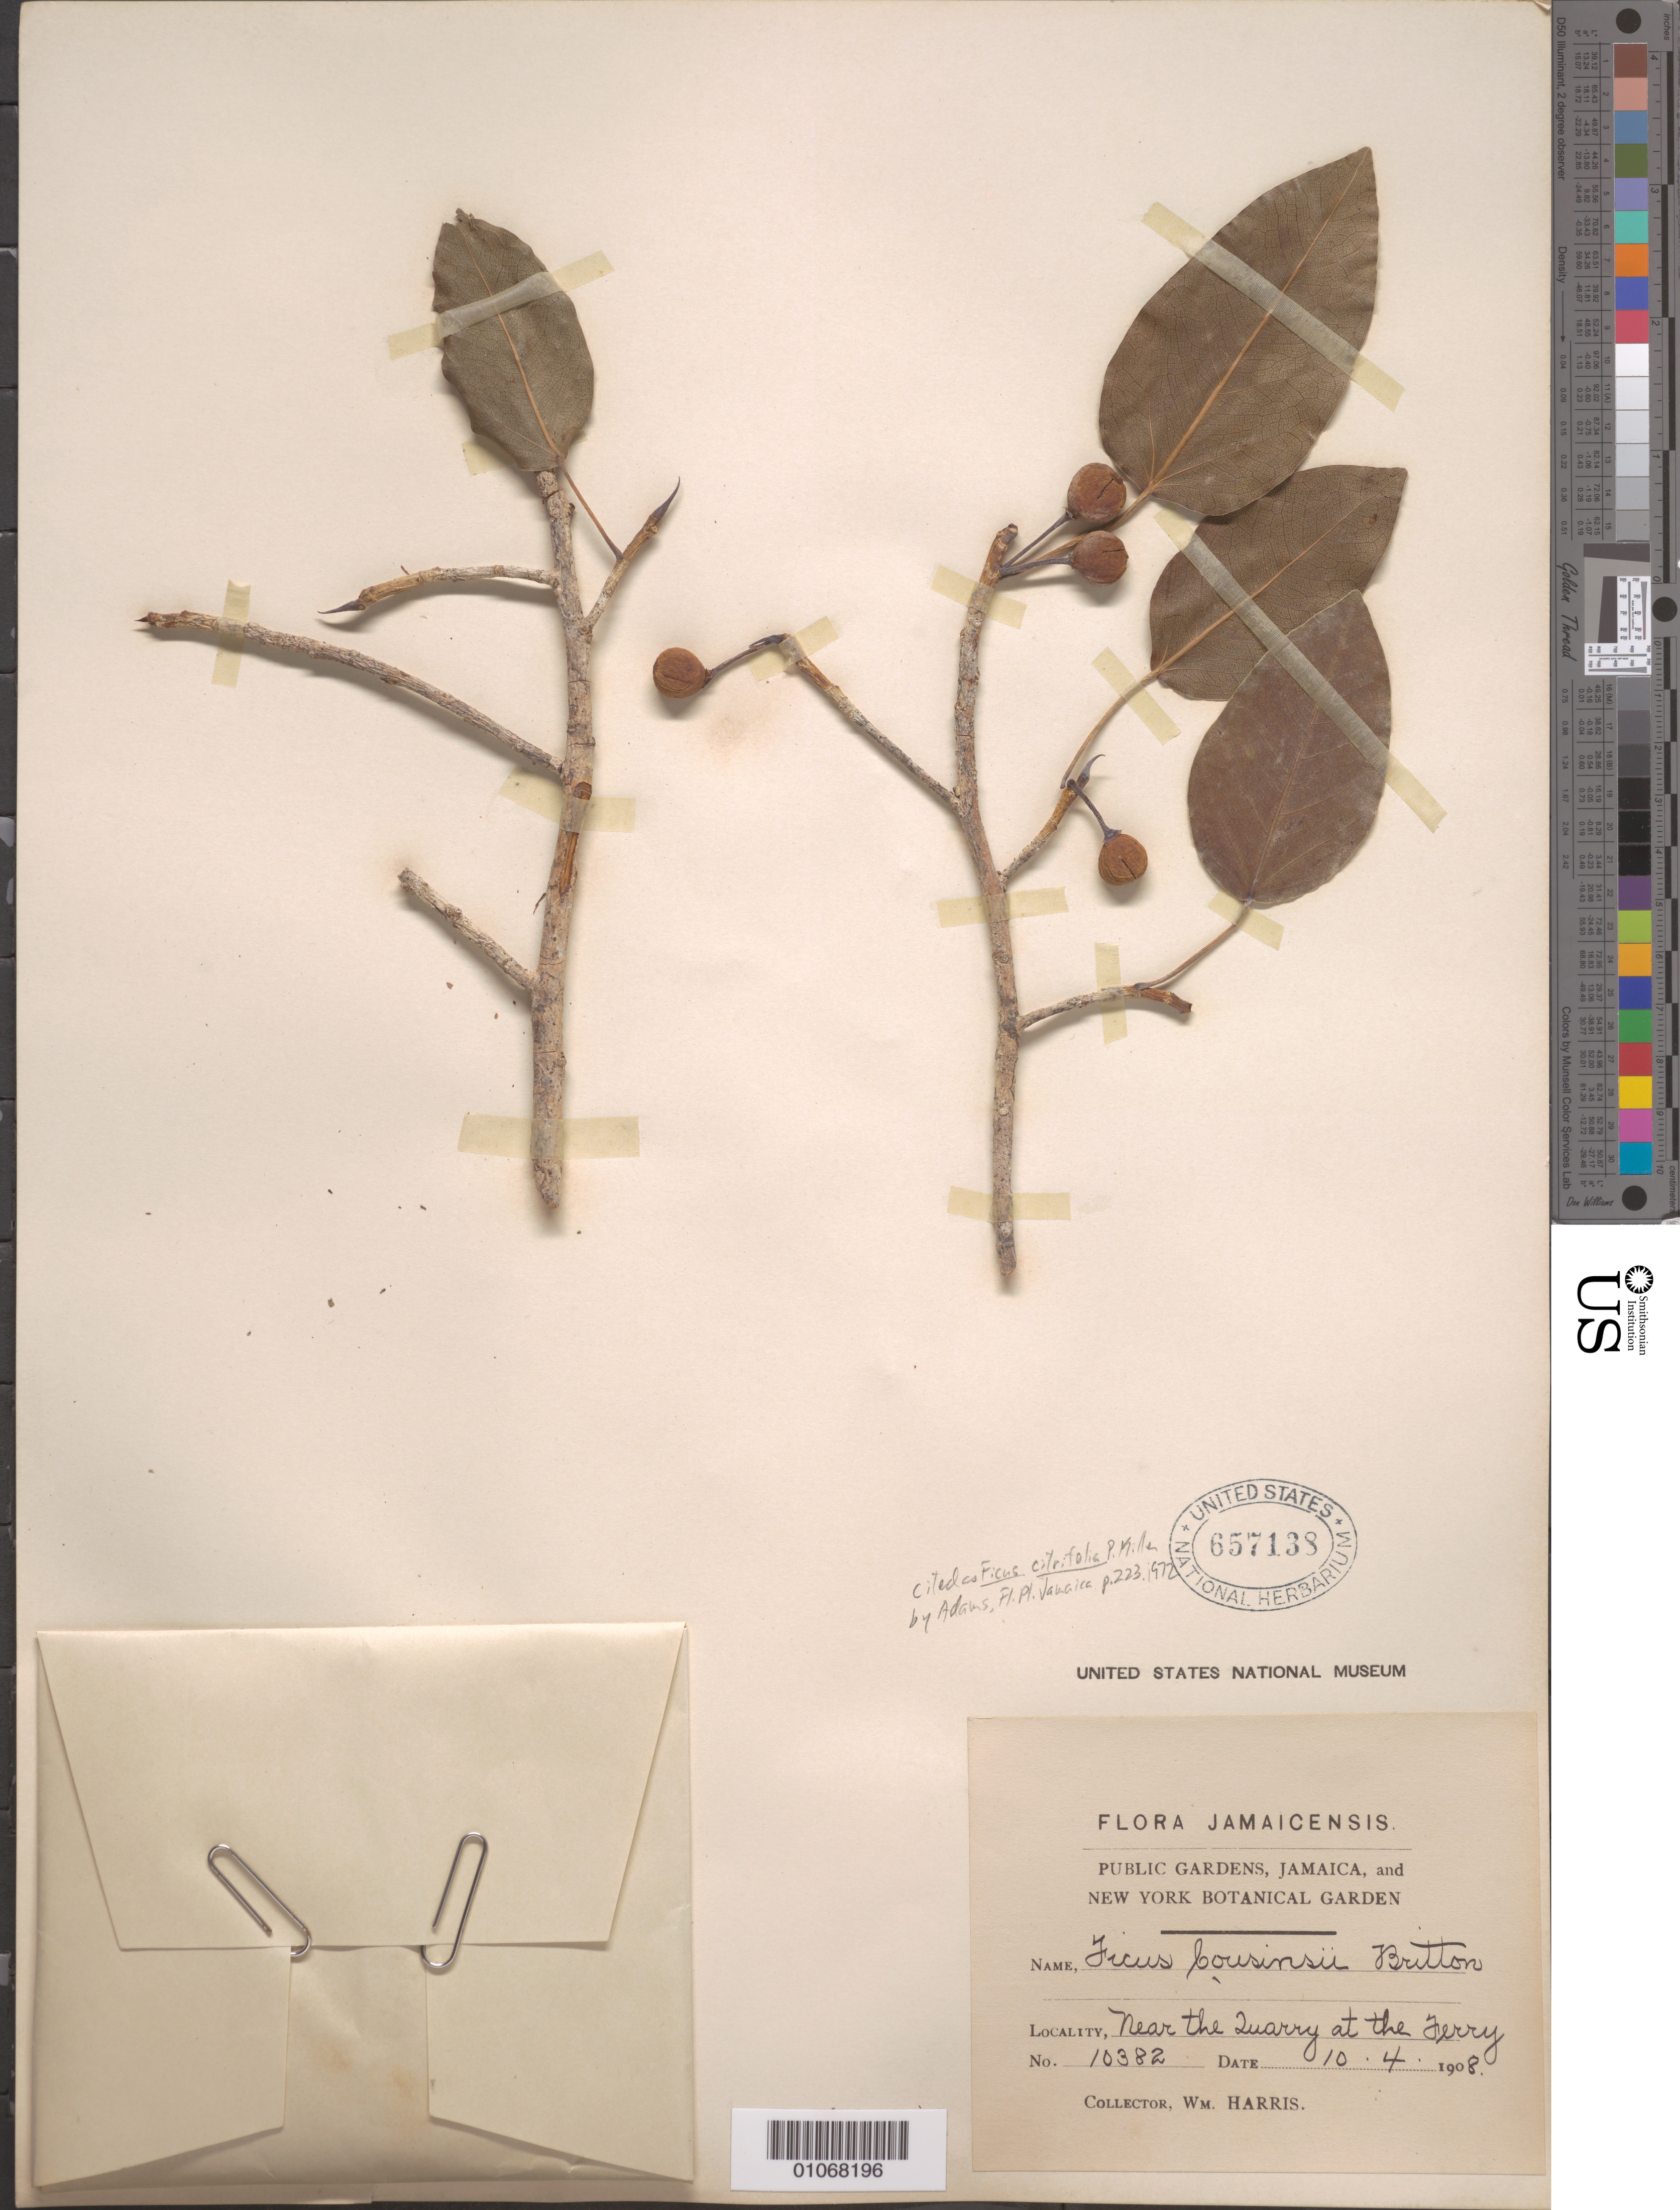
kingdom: Plantae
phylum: Tracheophyta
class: Magnoliopsida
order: Rosales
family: Moraceae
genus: Ficus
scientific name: Ficus citrifolia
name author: Mill.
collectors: W. Harris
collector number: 10382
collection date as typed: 10 Apr 1908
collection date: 1908-04-10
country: Jamaica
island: Jamaica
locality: Near the Quarry at the Ferry.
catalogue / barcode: US 657138